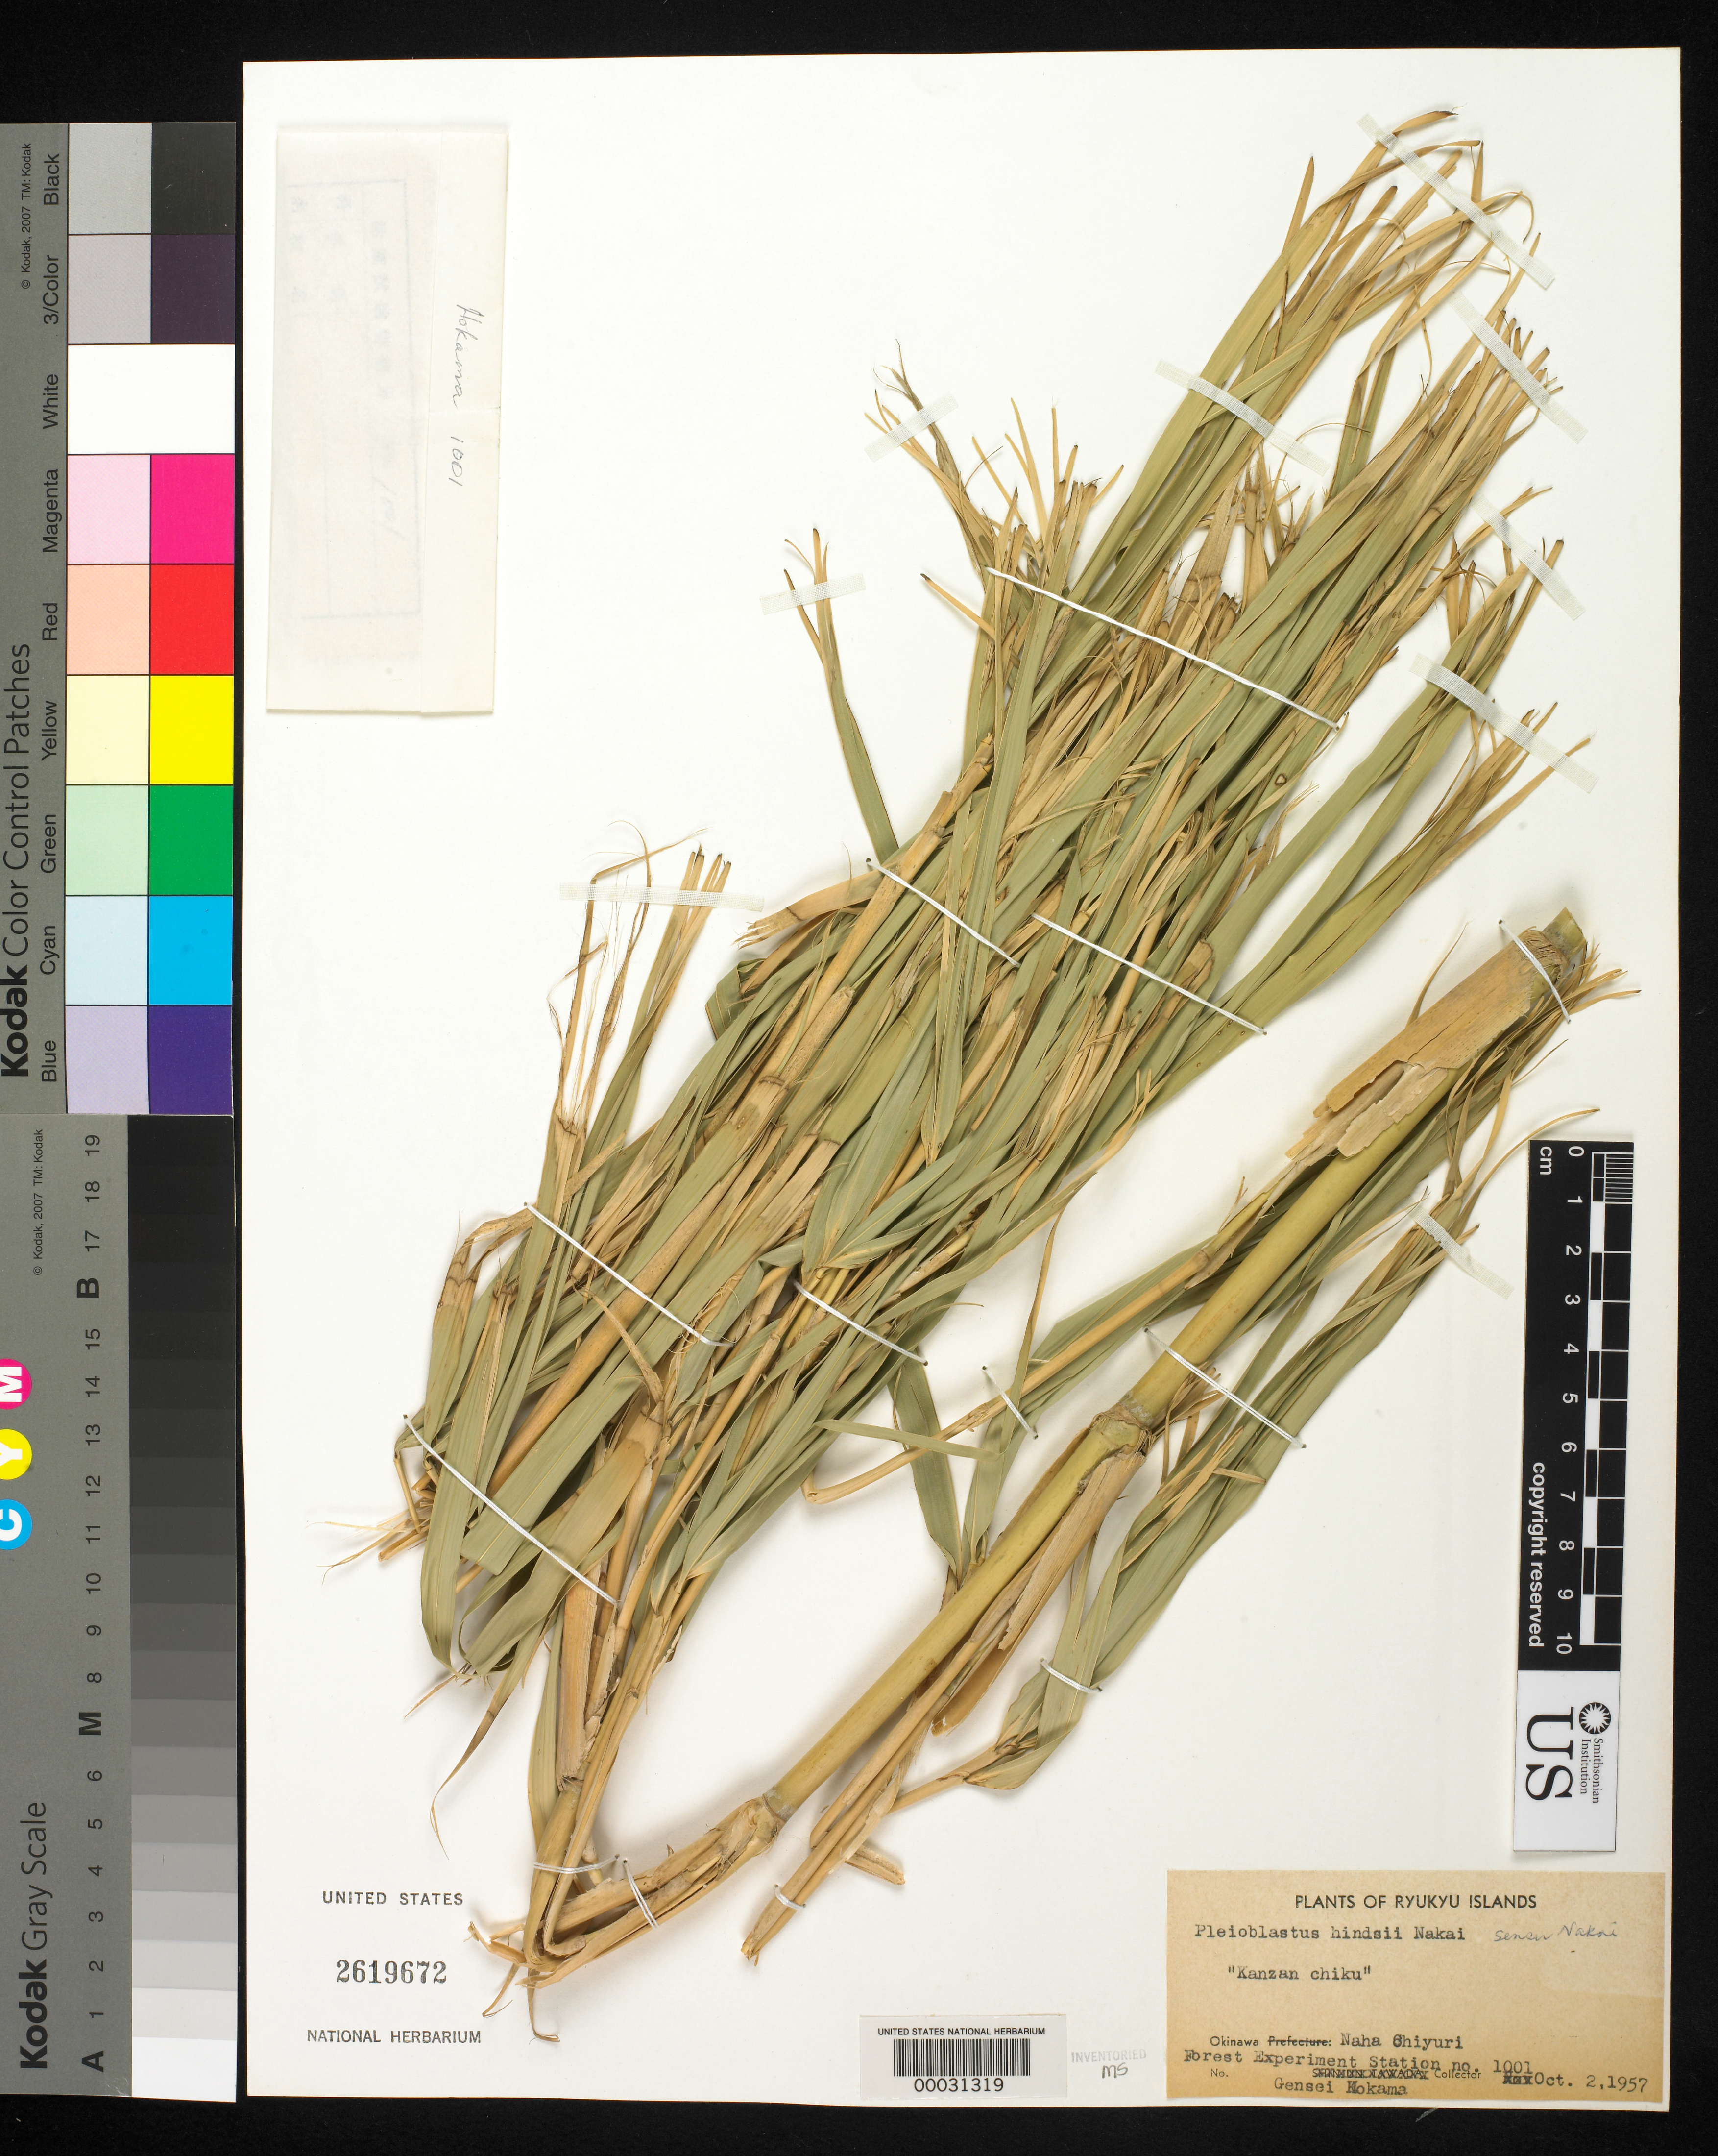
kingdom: Plantae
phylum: Tracheophyta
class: Liliopsida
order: Poales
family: Poaceae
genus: Pseudosasa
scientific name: Pseudosasa hindsii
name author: (Munro) S.L. Chen & G.Y. Sheng ex T.G. Liang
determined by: Poaceae Reorganization Project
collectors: G. Hokama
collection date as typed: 02 Oct 1957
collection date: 1957-10-02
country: Japan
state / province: Okinawa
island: Ryukyu Is.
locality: Naha chiyuri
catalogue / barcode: US 2619672